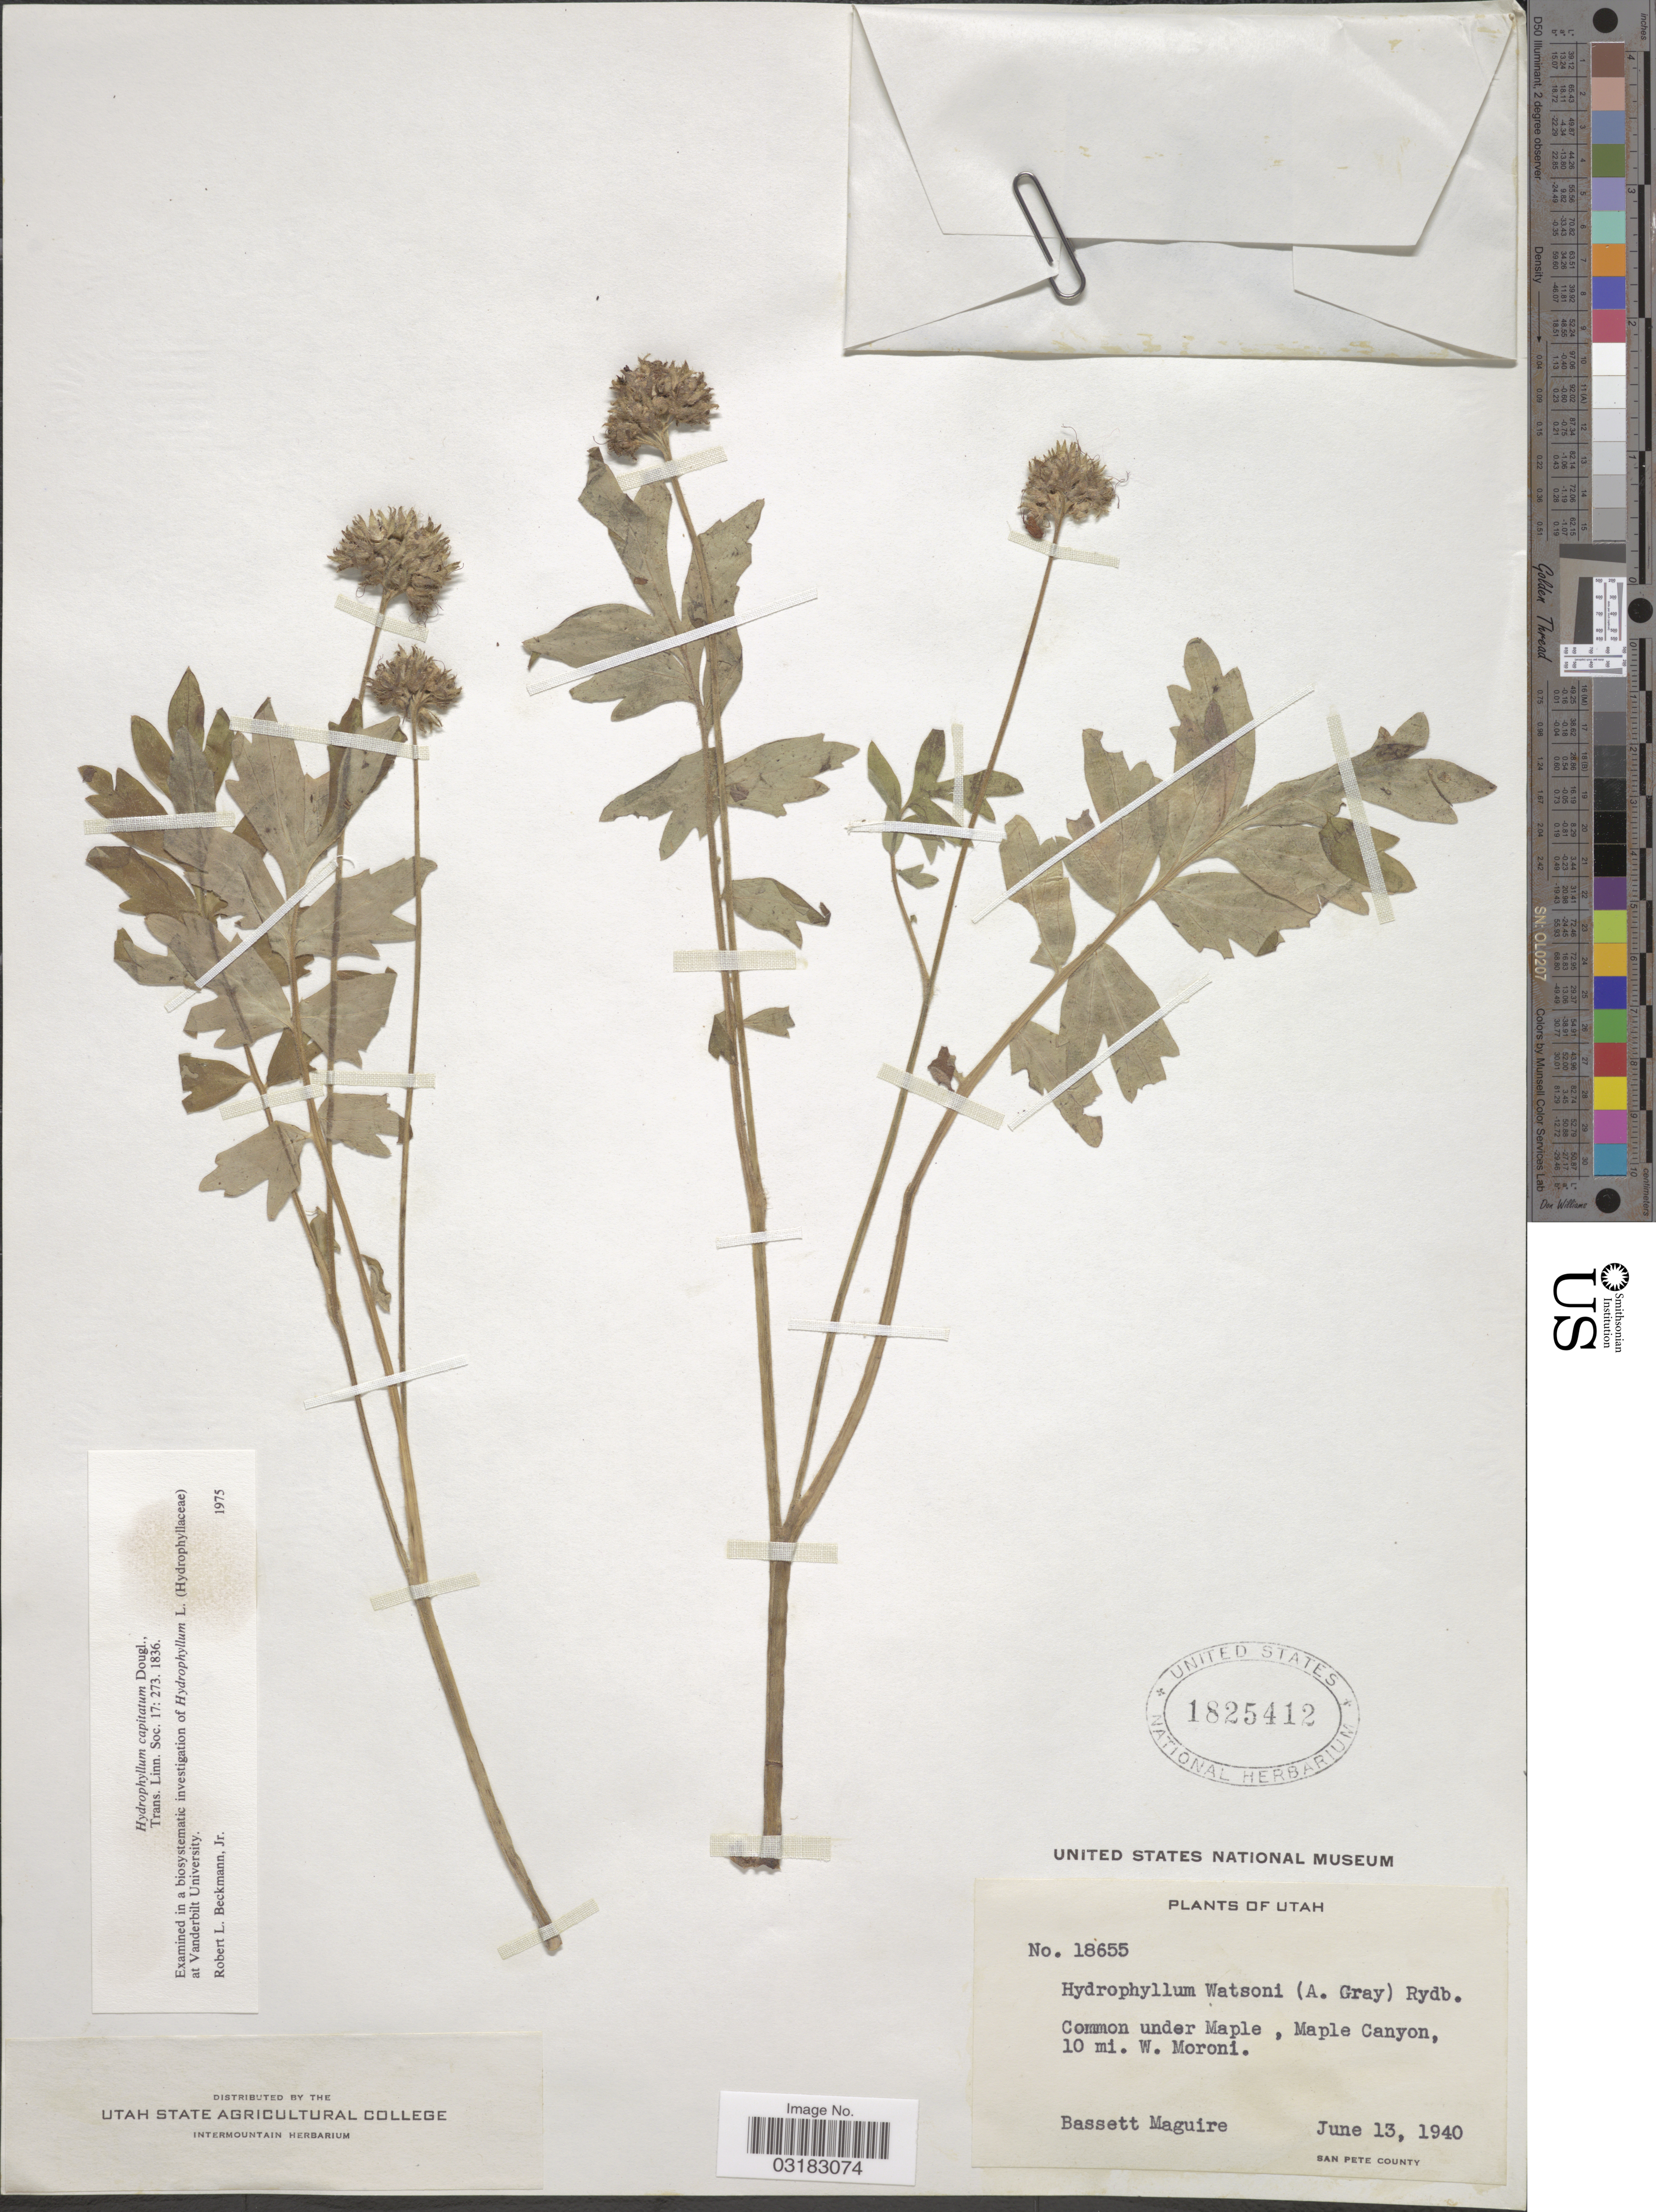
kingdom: Plantae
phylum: Tracheophyta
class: Magnoliopsida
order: Boraginales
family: Hydrophyllaceae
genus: Hydrophyllum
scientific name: Hydrophyllum capitatum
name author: Douglas ex Benth.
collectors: B. Maguire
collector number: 18655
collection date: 1940-06-13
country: United States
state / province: Utah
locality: Under Maple, Maple Canyon, 10 mi. W. Moroni. San Pete County.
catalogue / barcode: US 1825412